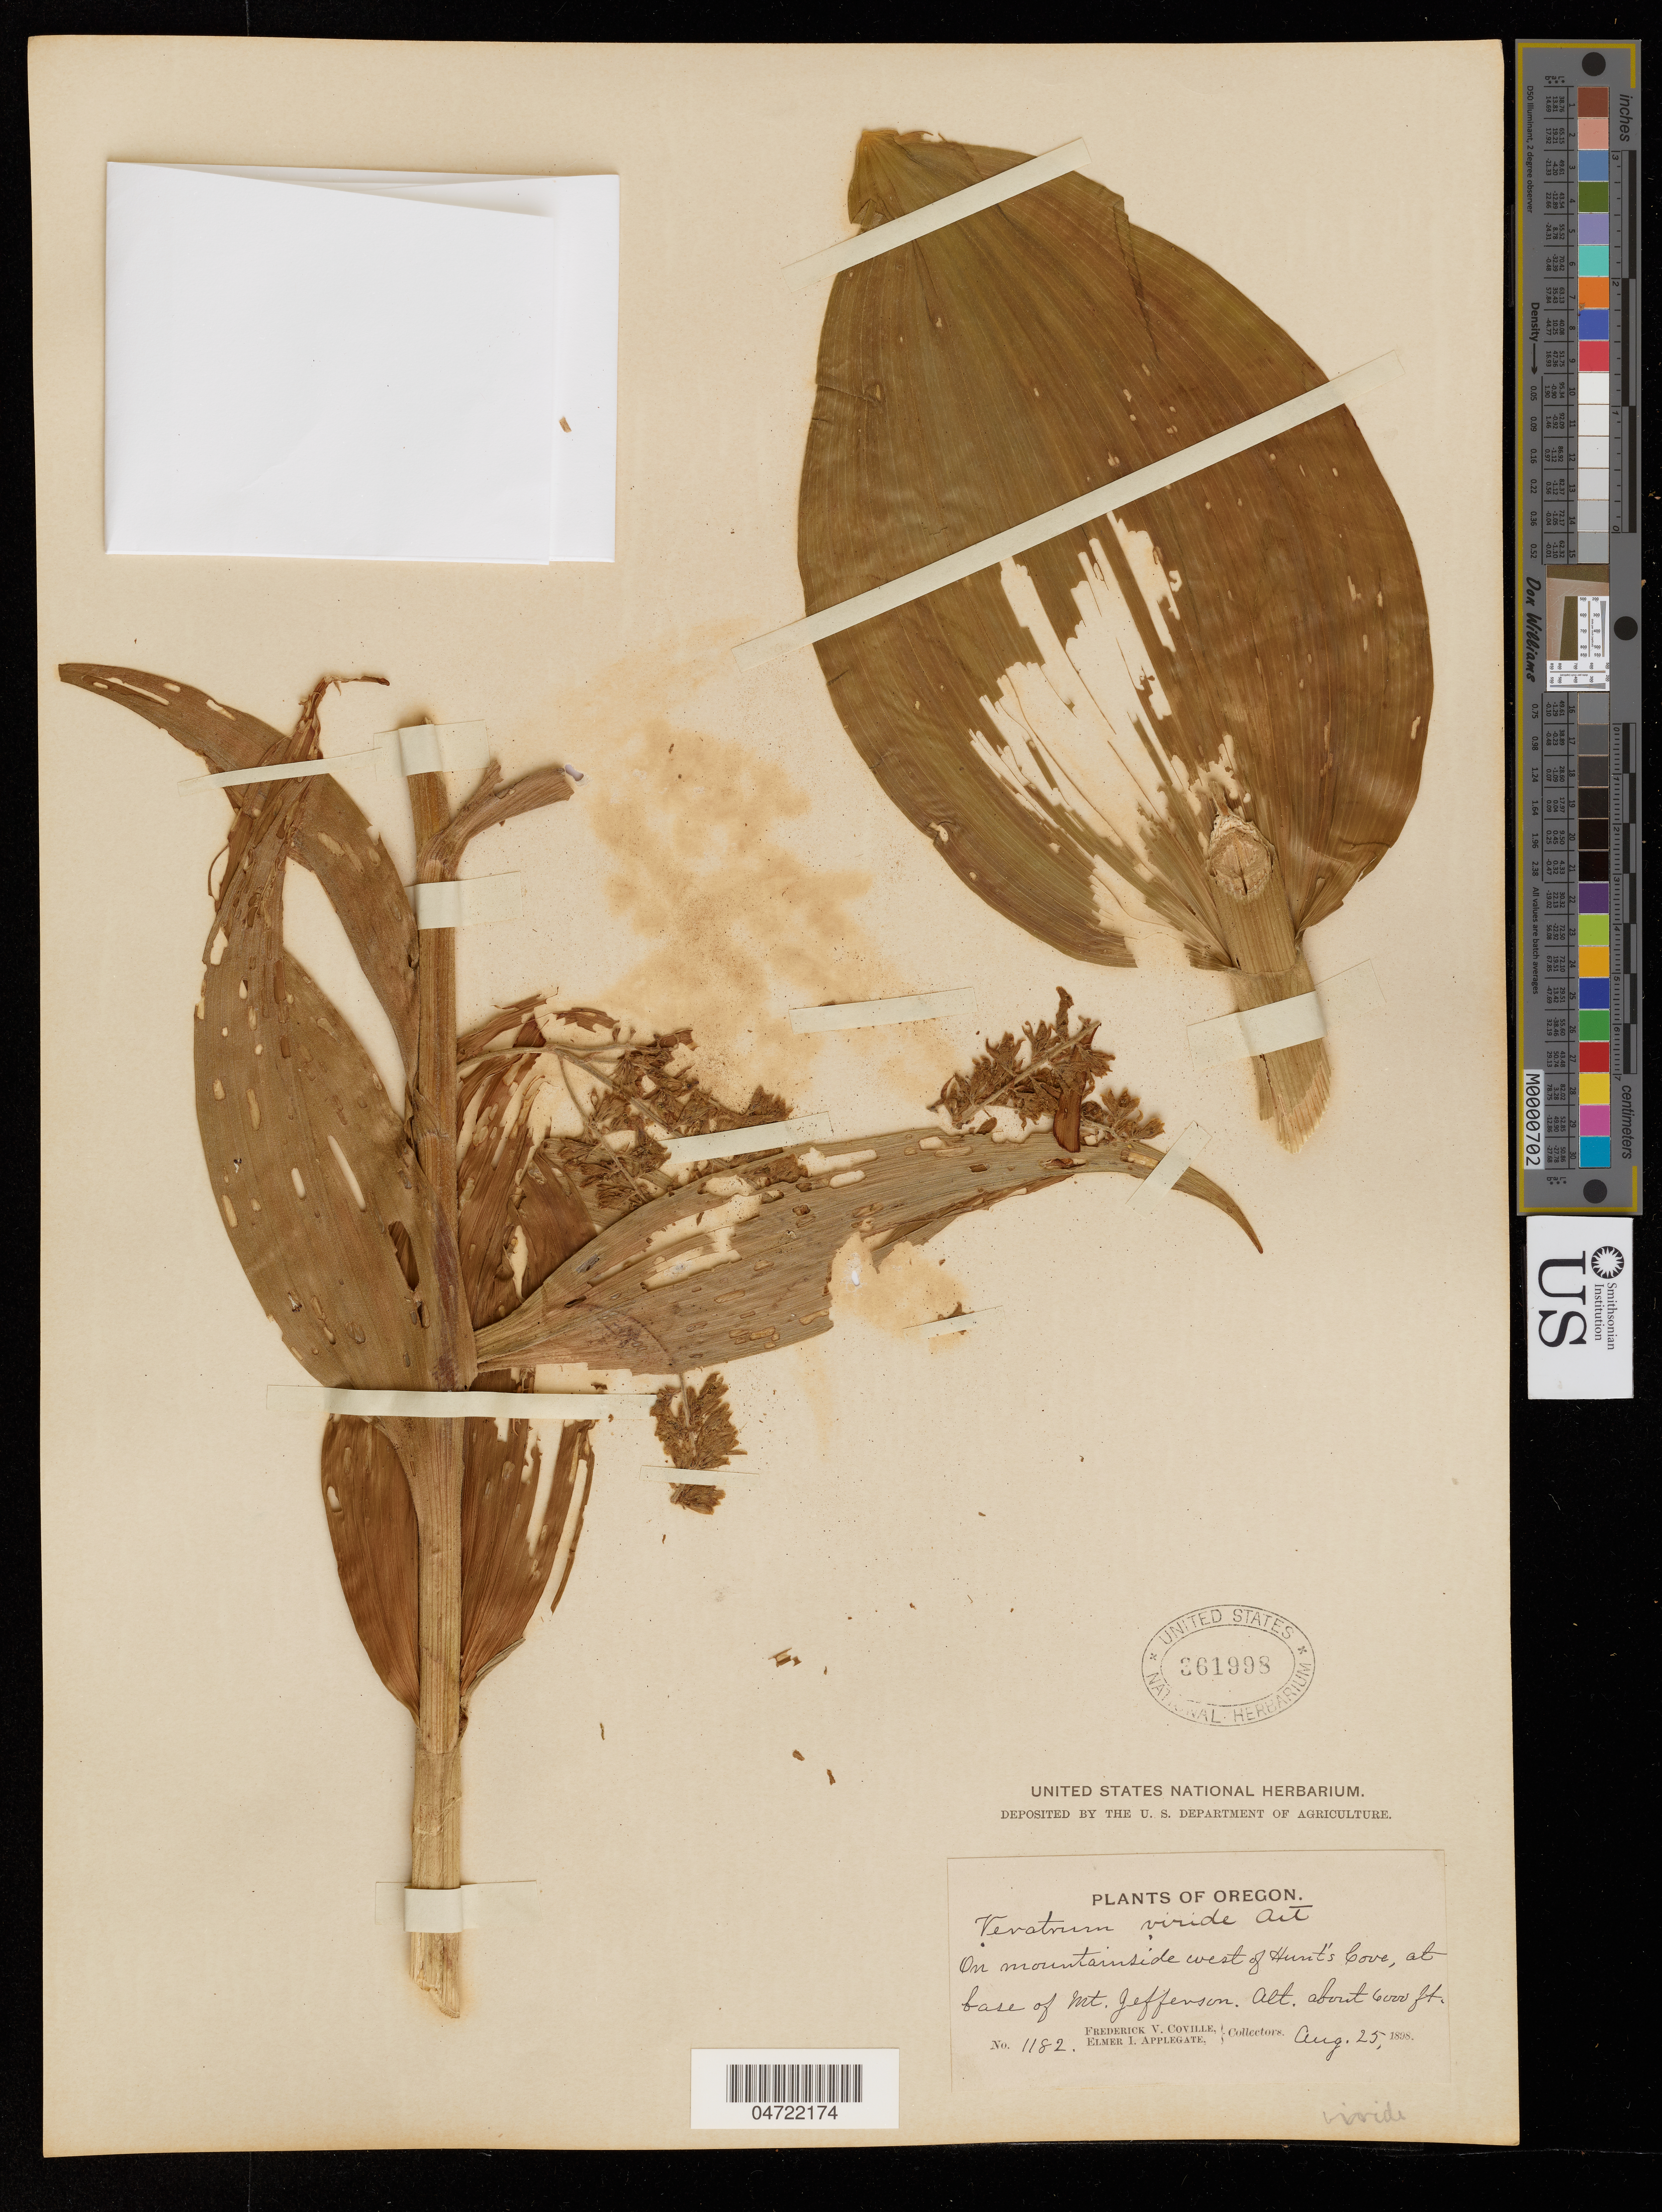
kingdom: Plantae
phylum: Tracheophyta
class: Liliopsida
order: Liliales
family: Melanthiaceae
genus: Veratrum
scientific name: Veratrum viride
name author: Aiton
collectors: F. V. Coville & E. I. Applegate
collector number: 1182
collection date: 1898-08-25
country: United States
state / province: Oregon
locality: On mountainside west of Hunt's Cove, at base of Mt Jefferson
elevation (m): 1829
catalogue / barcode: US 361998